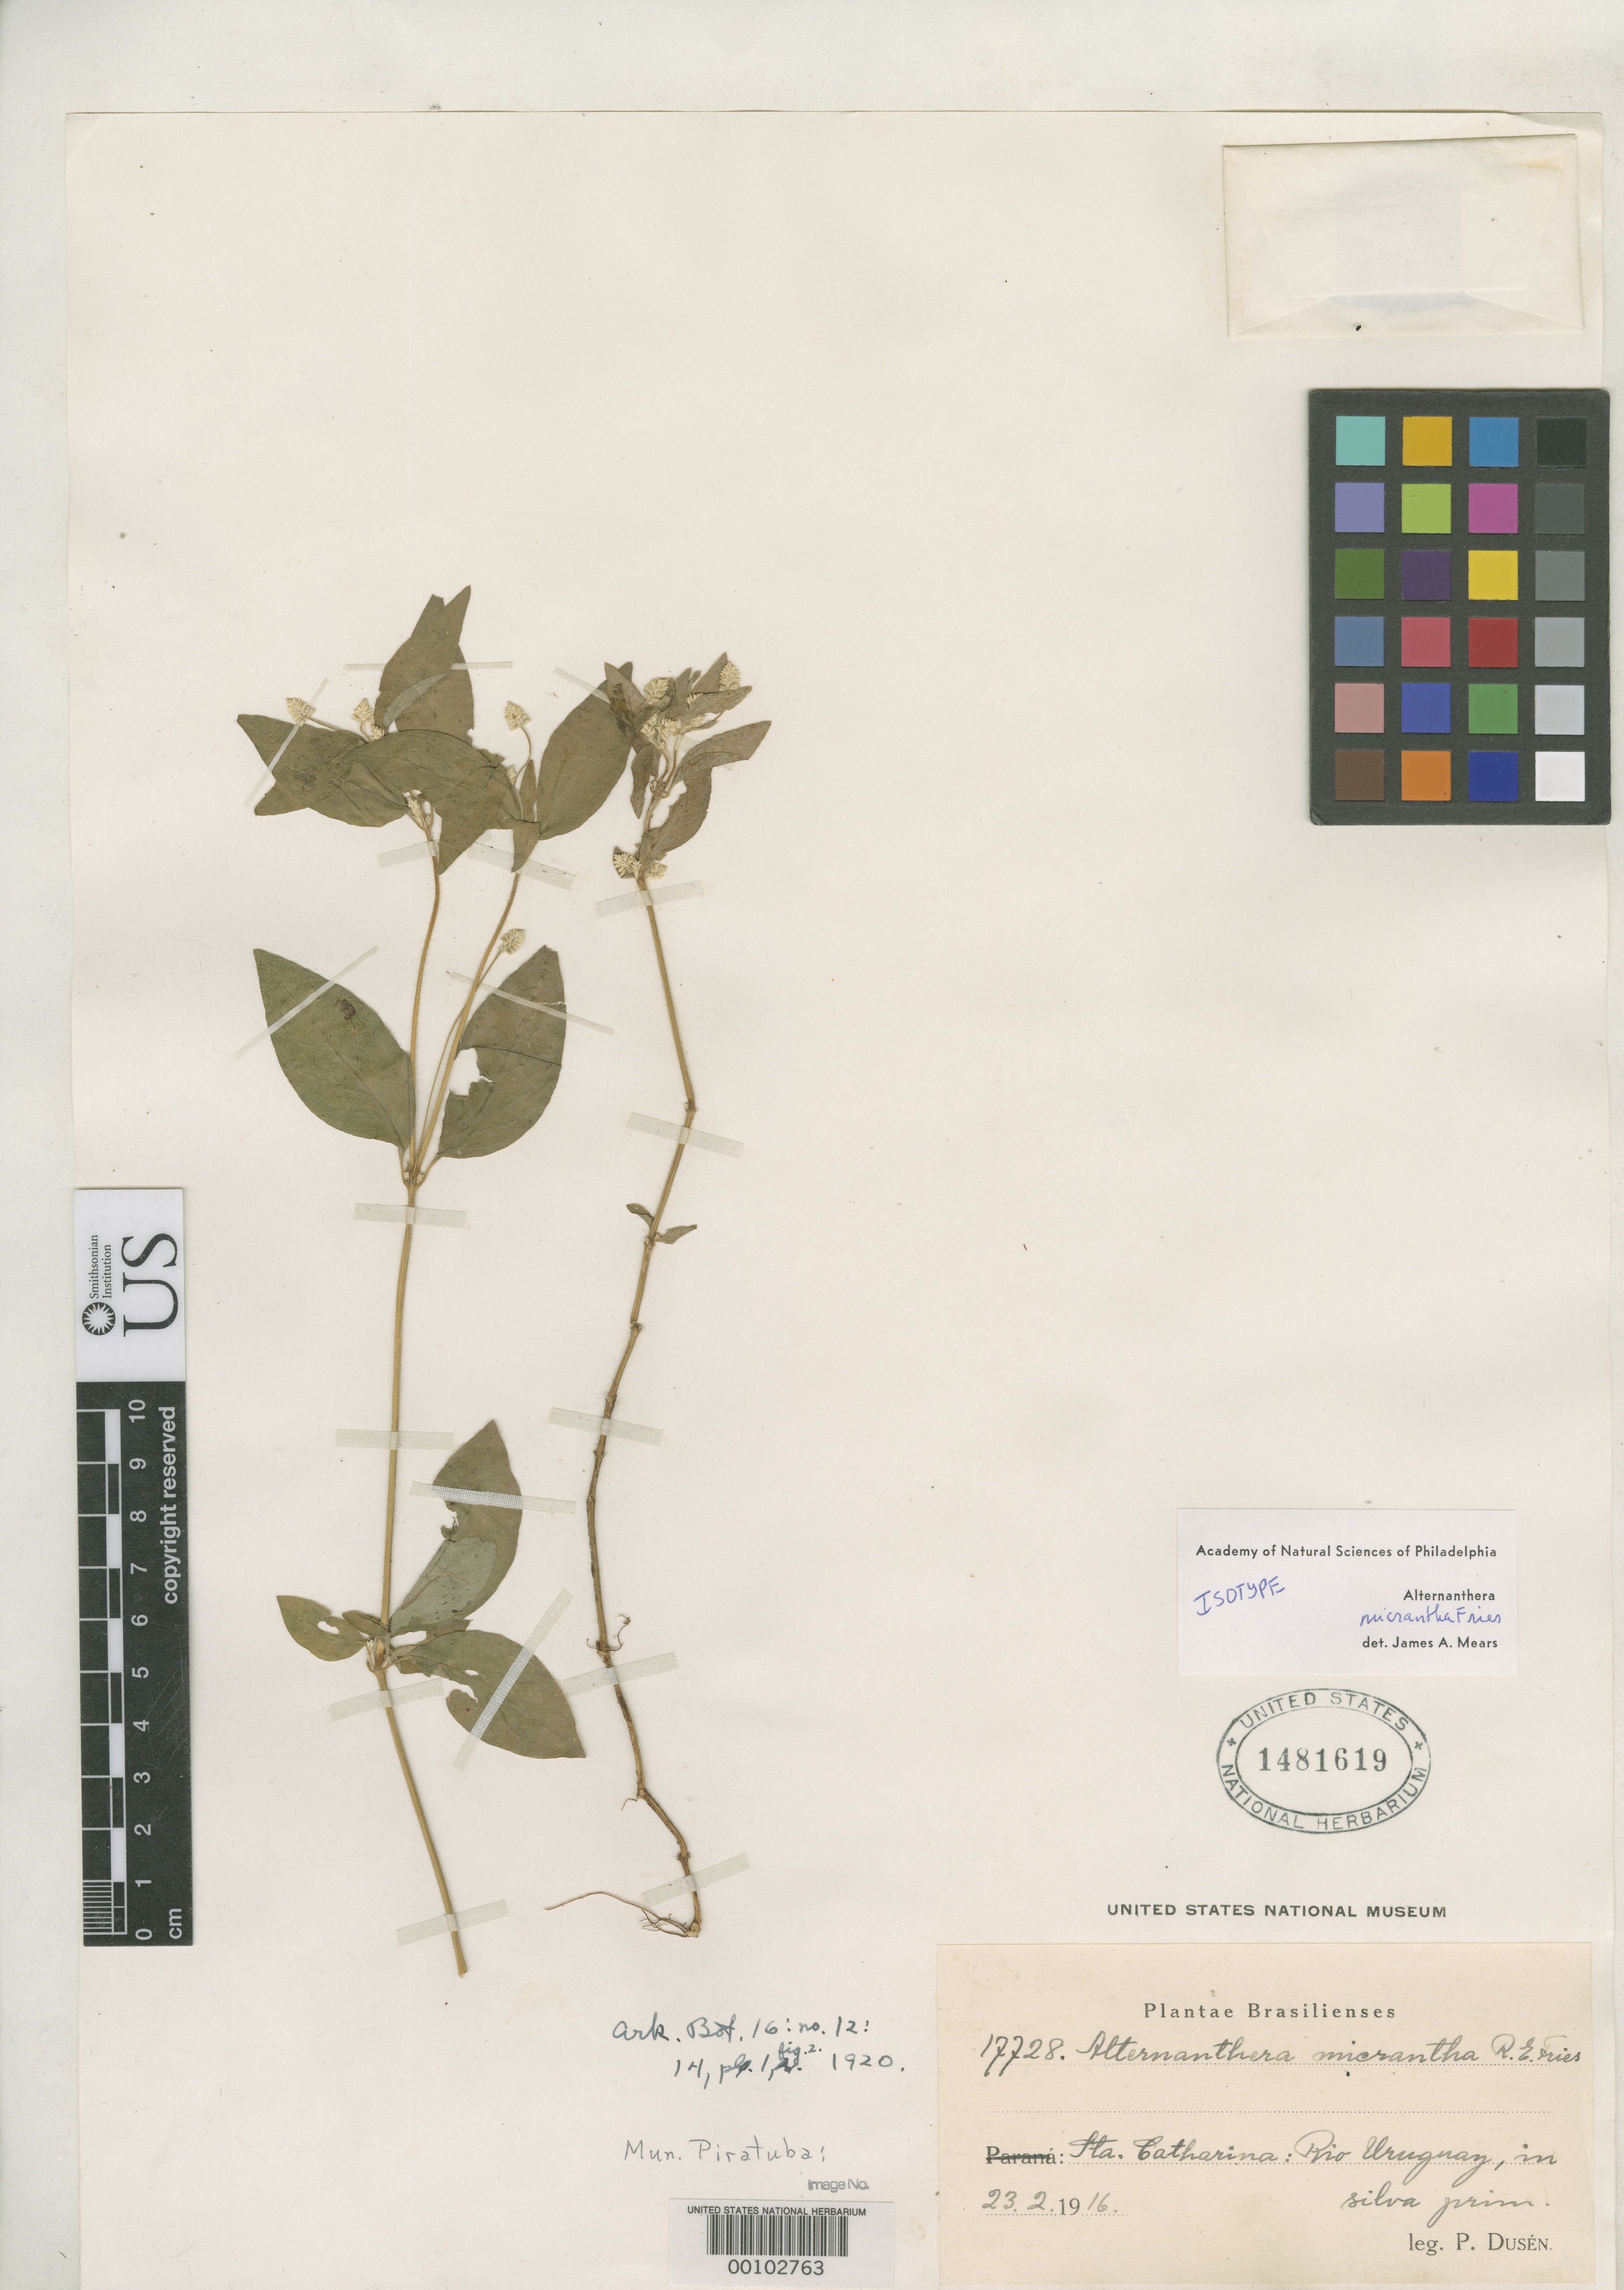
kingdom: Plantae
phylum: Tracheophyta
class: Magnoliopsida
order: Caryophyllales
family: Amaranthaceae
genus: Alternanthera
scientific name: Alternanthera micrantha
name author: R.E. Fr.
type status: Isotype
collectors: P. Dusén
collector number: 17728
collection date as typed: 23 Feb 1916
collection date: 1916-02-23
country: Brazil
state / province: Santa Catarina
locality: Rio Uruguay.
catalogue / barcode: US 1481619